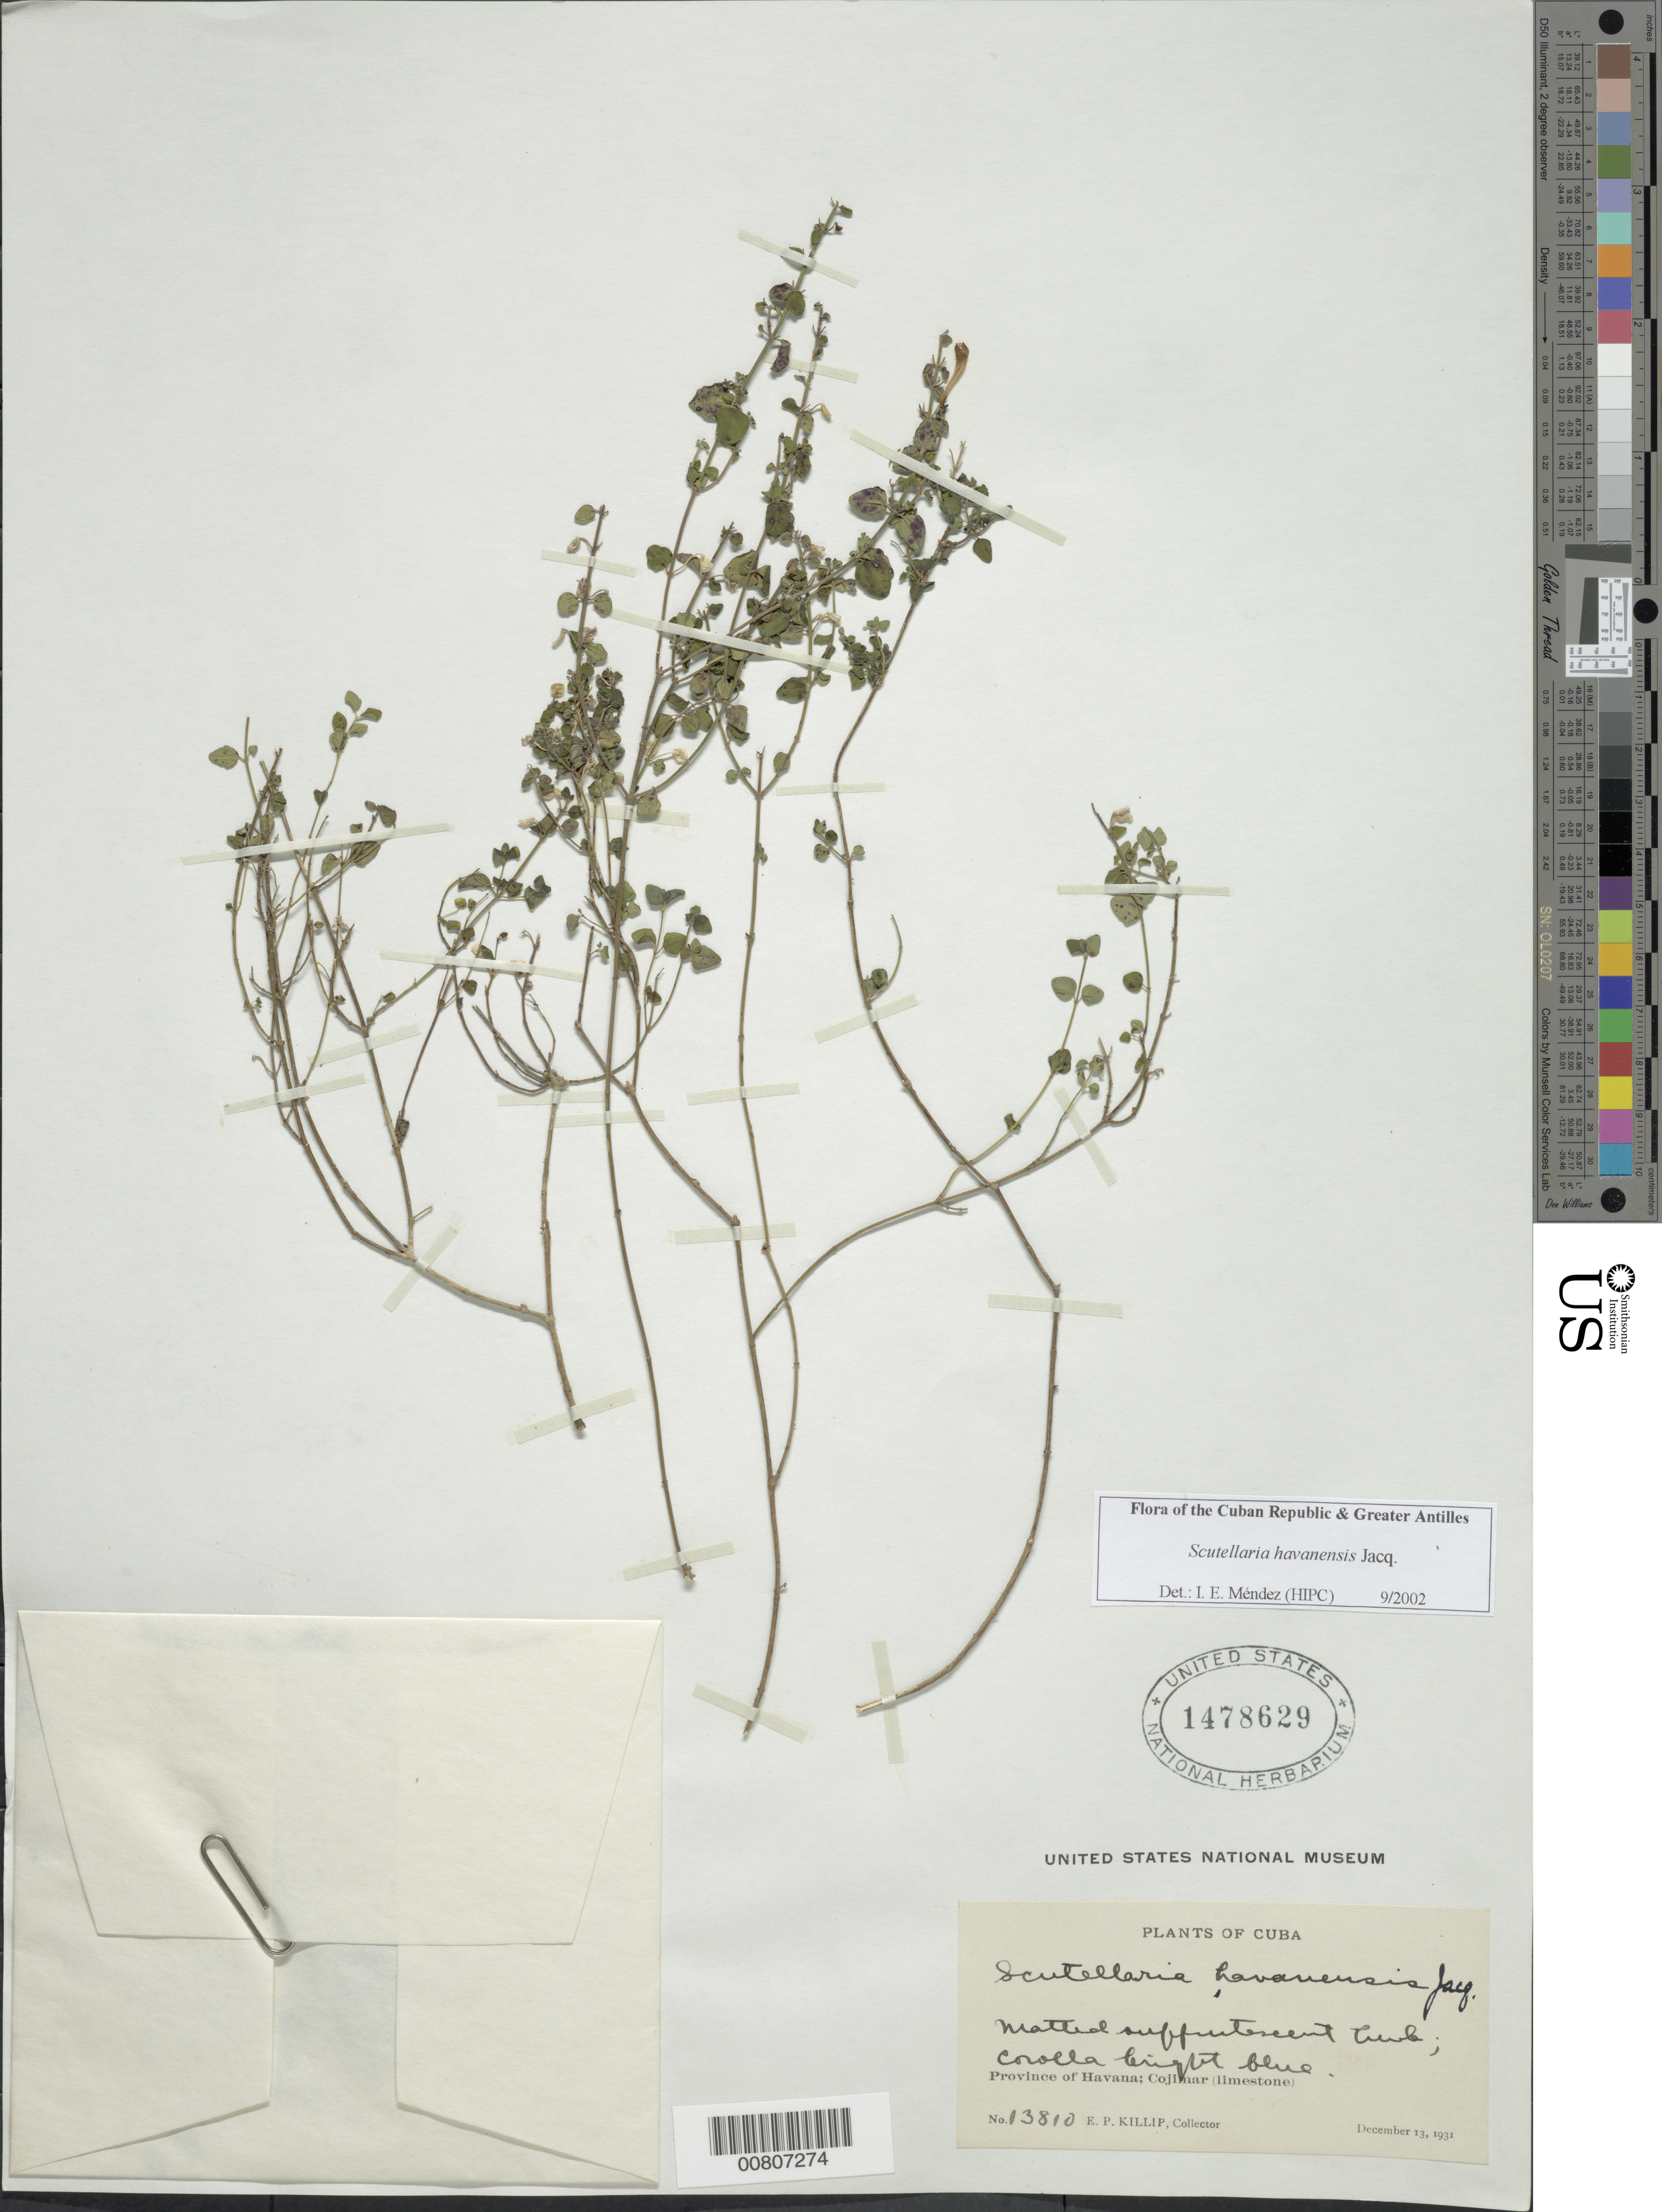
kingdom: Plantae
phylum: Tracheophyta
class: Magnoliopsida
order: Lamiales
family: Lamiaceae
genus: Scutellaria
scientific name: Scutellaria havanensis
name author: Jacq.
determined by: Méndez, Isidro E., (HIPC)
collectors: E. P. Killip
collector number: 13810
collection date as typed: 13 Dec 1931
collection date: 1931-12-13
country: Cuba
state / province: La Habana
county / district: Municipio Habana del Este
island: Cuba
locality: Cojimar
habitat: Limestone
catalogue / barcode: US 1478629